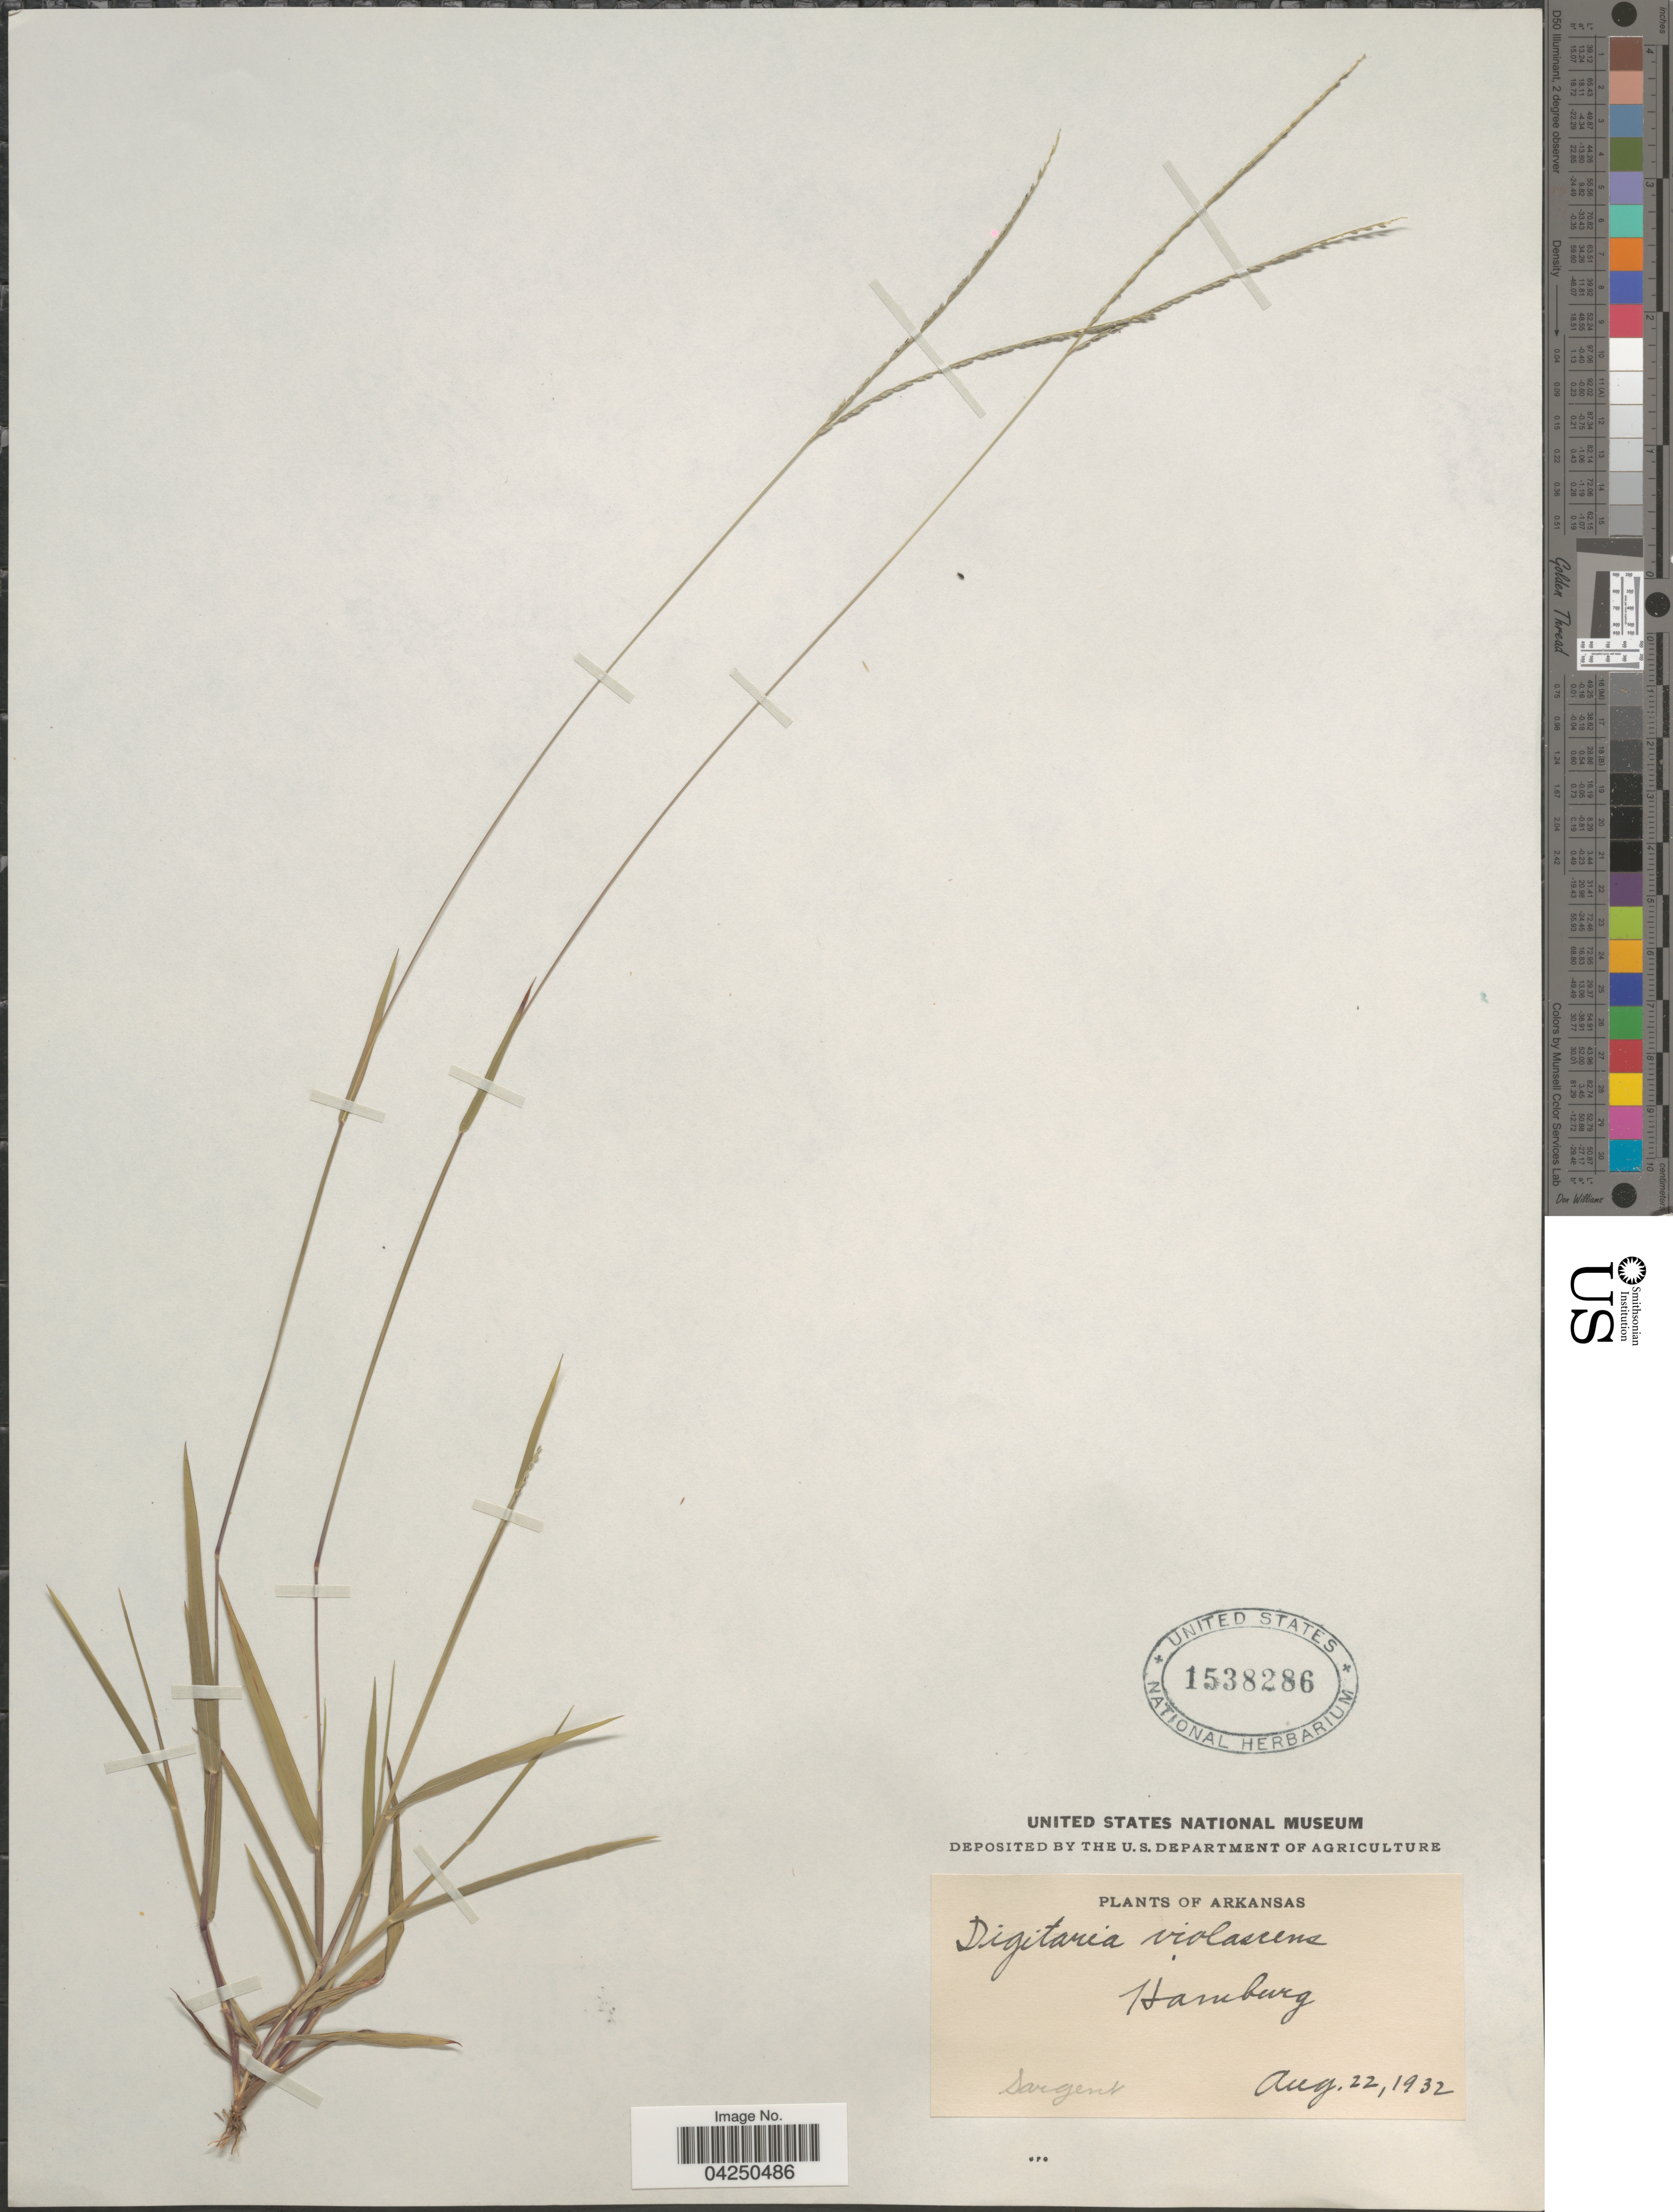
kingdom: Plantae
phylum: Tracheophyta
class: Liliopsida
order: Poales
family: Poaceae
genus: Digitaria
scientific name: Digitaria violascens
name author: Link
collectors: -- Sargent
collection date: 1932-08-22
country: United States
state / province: Arkansas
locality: Hamburg.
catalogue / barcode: US 1538286